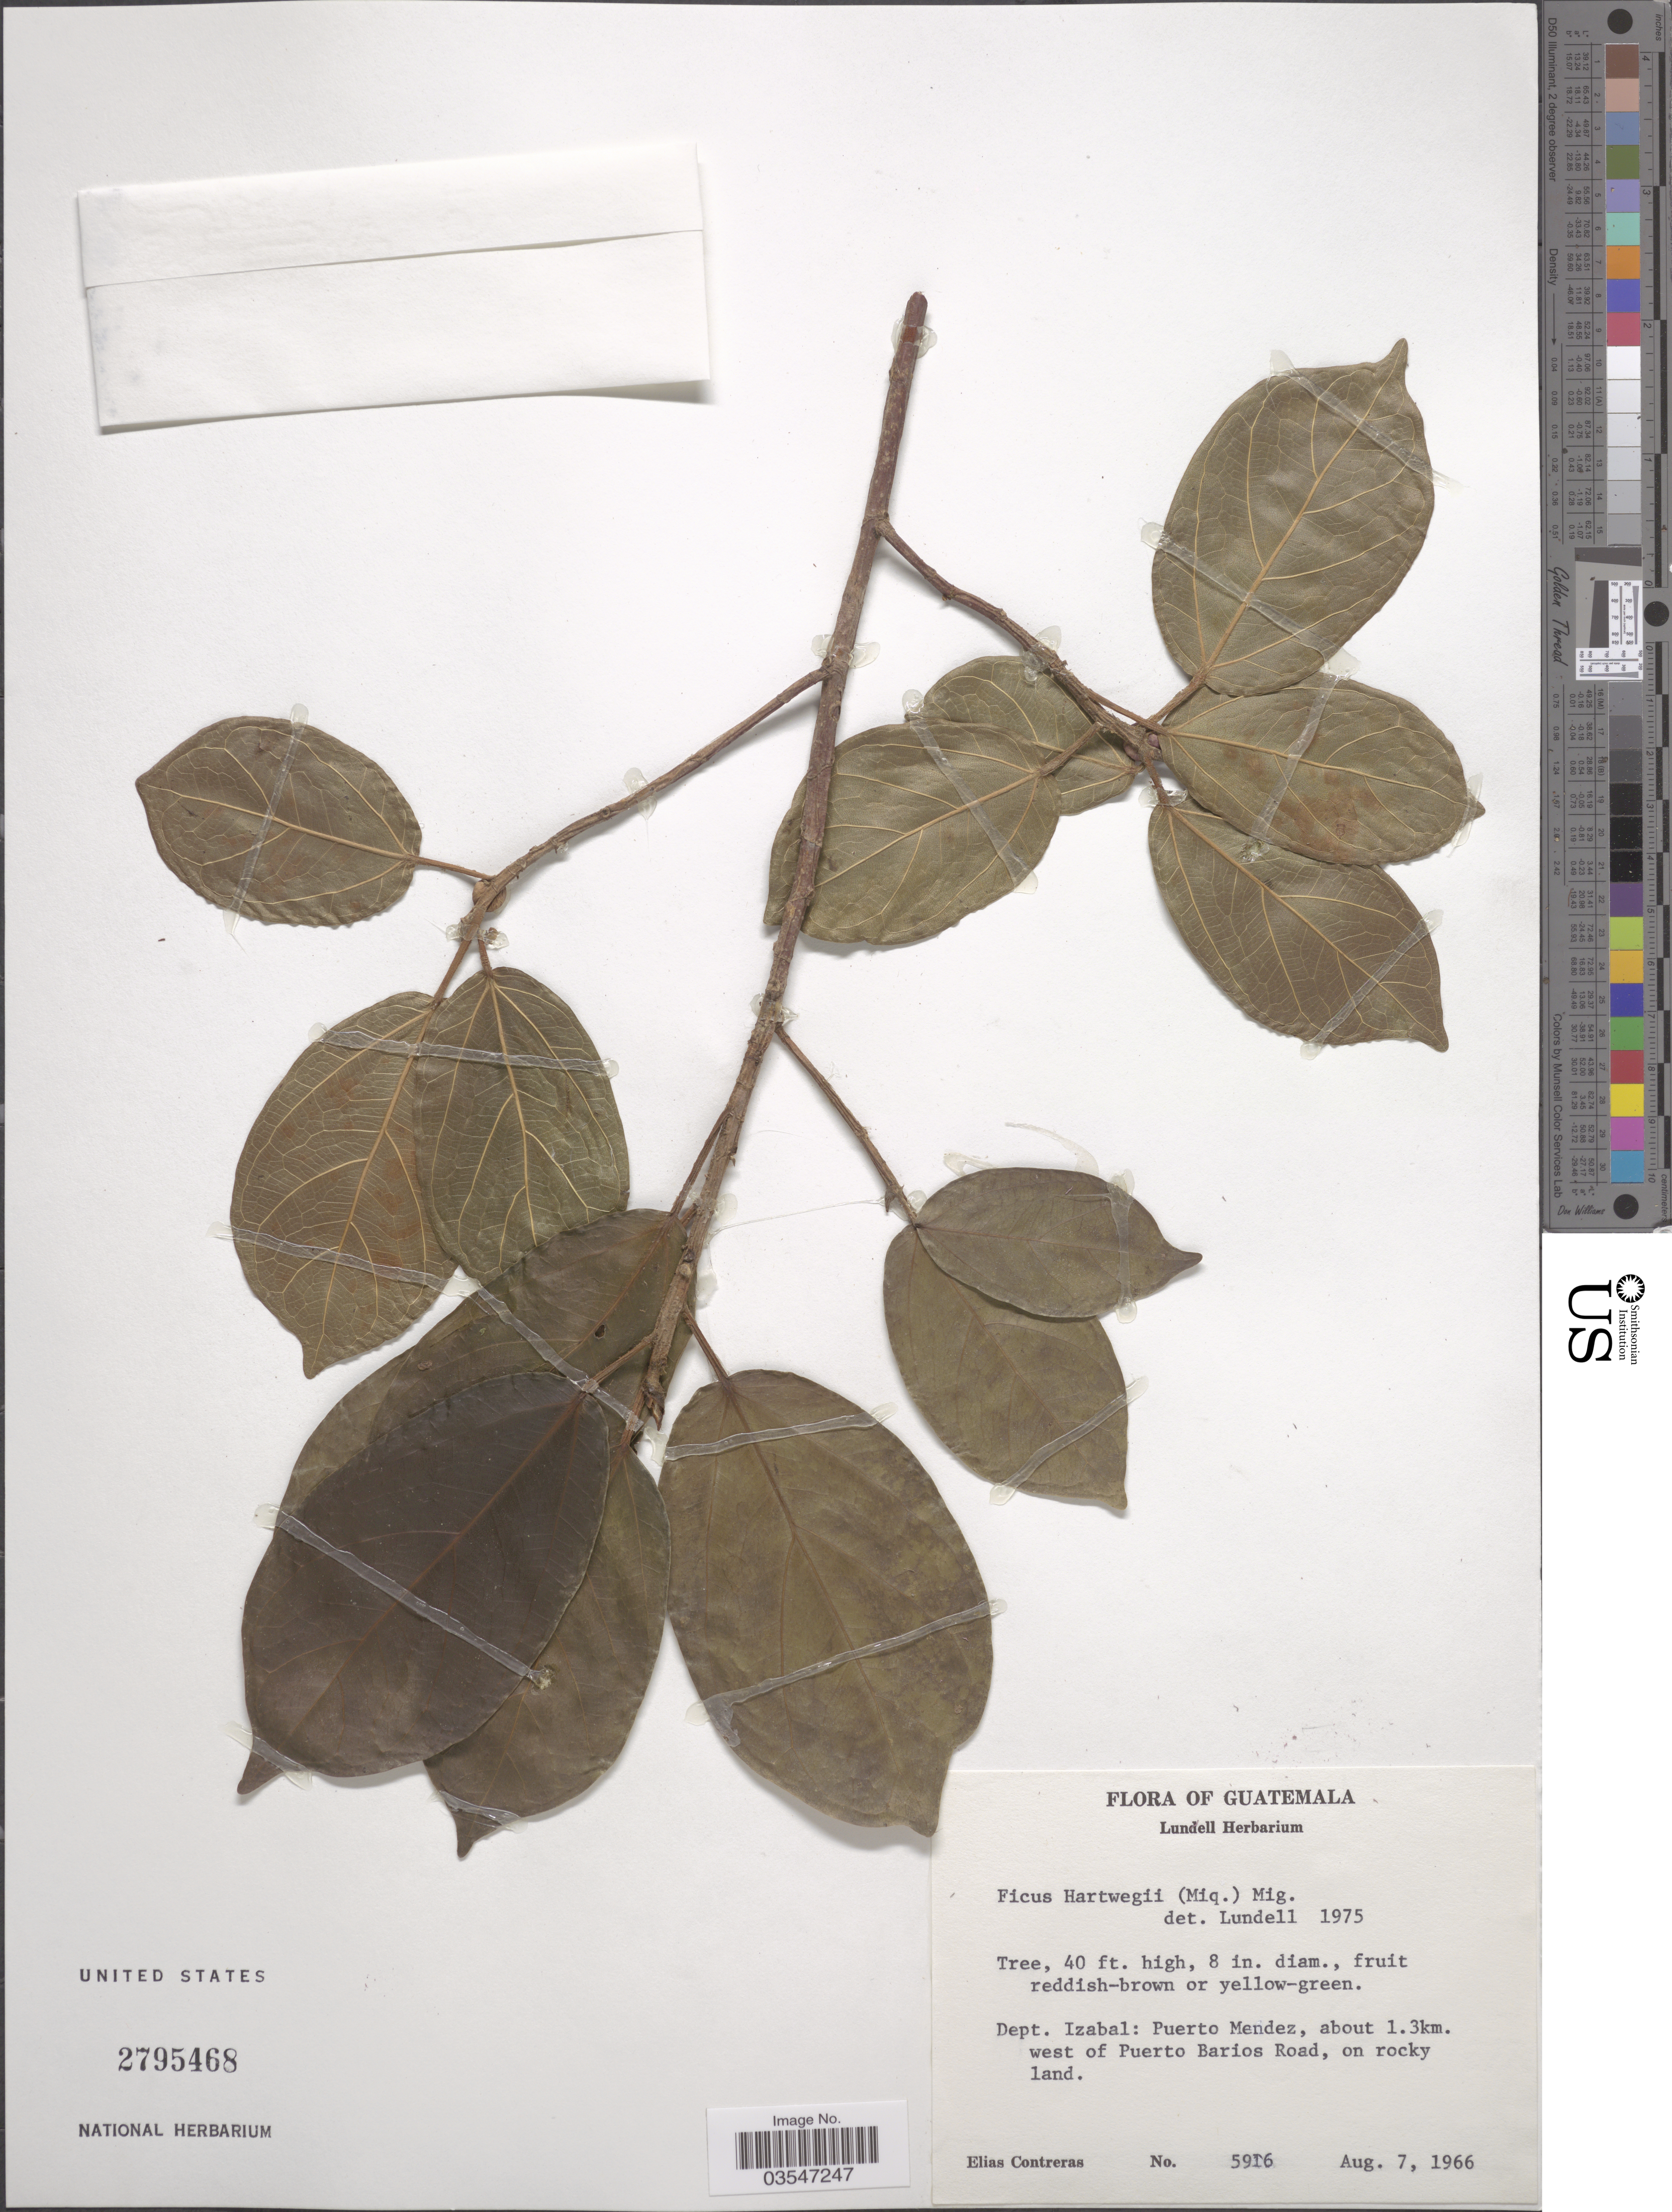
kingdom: Plantae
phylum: Tracheophyta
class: Magnoliopsida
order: Rosales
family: Moraceae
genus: Ficus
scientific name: Ficus hartwegii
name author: (Miq.) Miq.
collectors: E. Contreras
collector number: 5916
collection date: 1966-08-07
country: Guatemala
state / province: Izabal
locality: Dept. Izabal: Puerto Mendez, about 1.3km. west of Puerto Barios Road, on rocky land.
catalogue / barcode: US 2795468